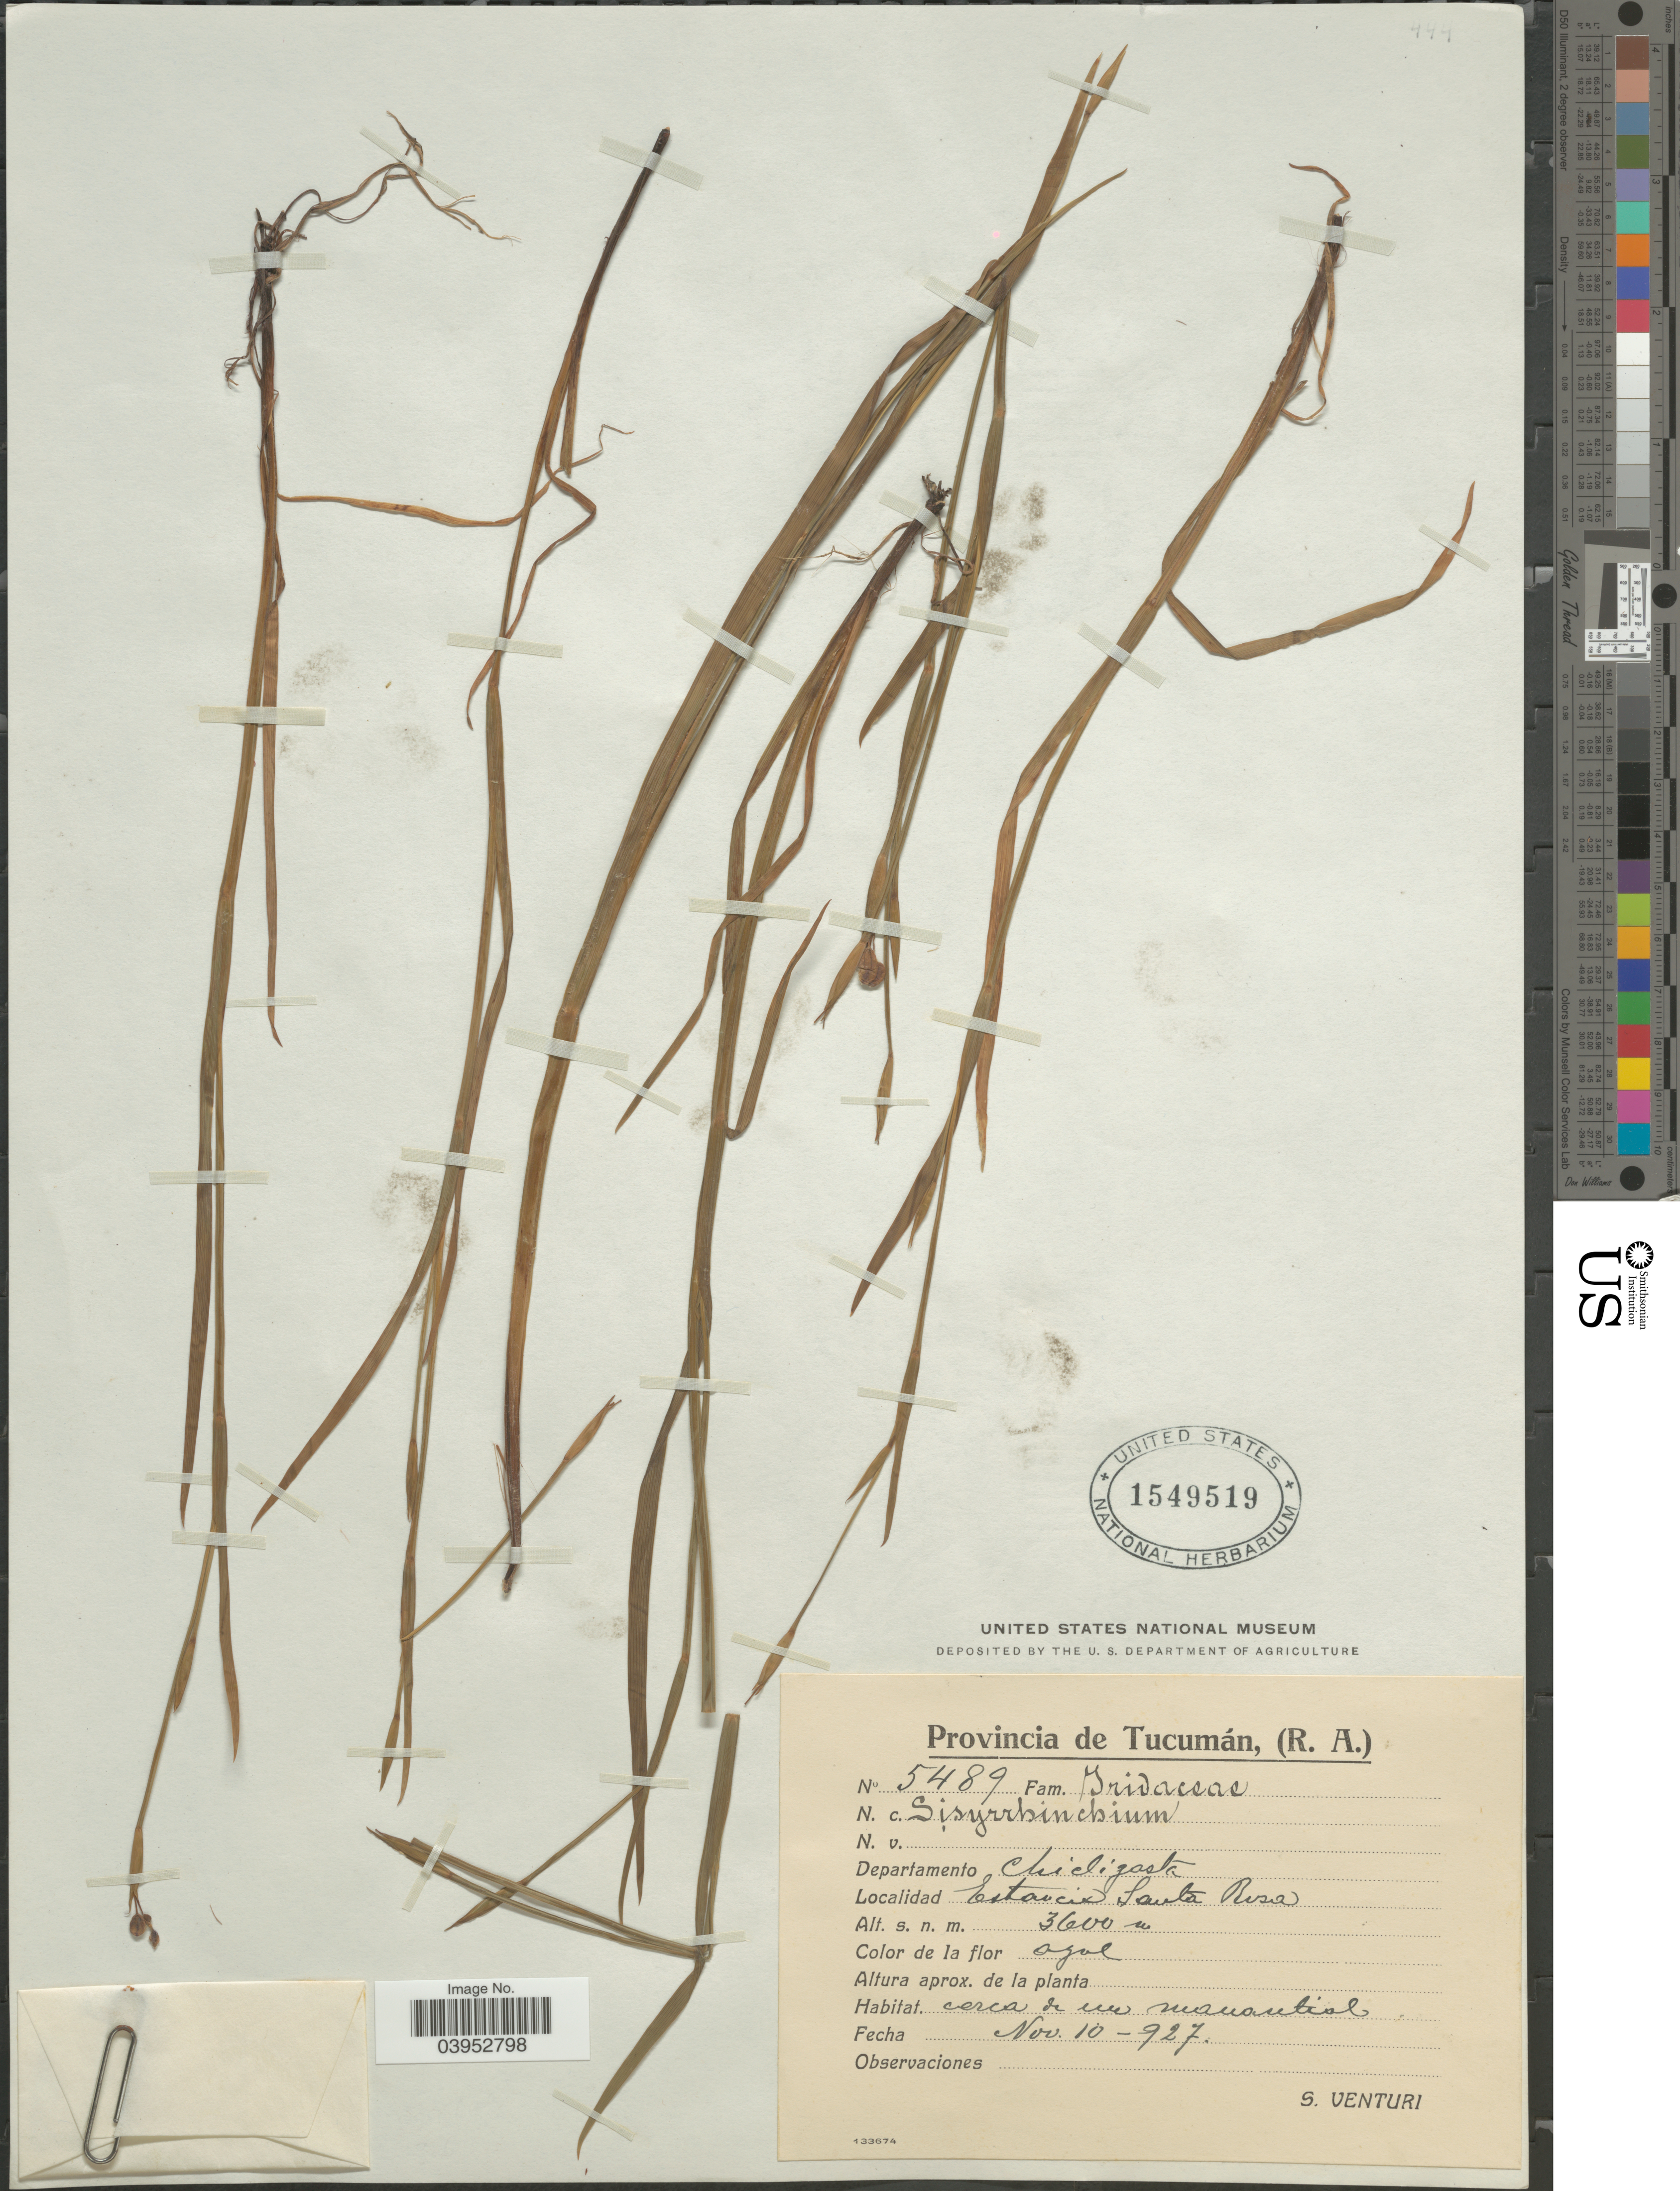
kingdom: Plantae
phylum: Tracheophyta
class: Liliopsida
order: Asparagales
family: Iridaceae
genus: Sisyrinchium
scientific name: Sisyrinchium sp.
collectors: S. Venturi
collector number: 5489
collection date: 1927-11-10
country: Argentina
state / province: Tucuman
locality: Departamento Chicligasta. Estancia Santa Rosa.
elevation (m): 3600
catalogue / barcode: US 1549519